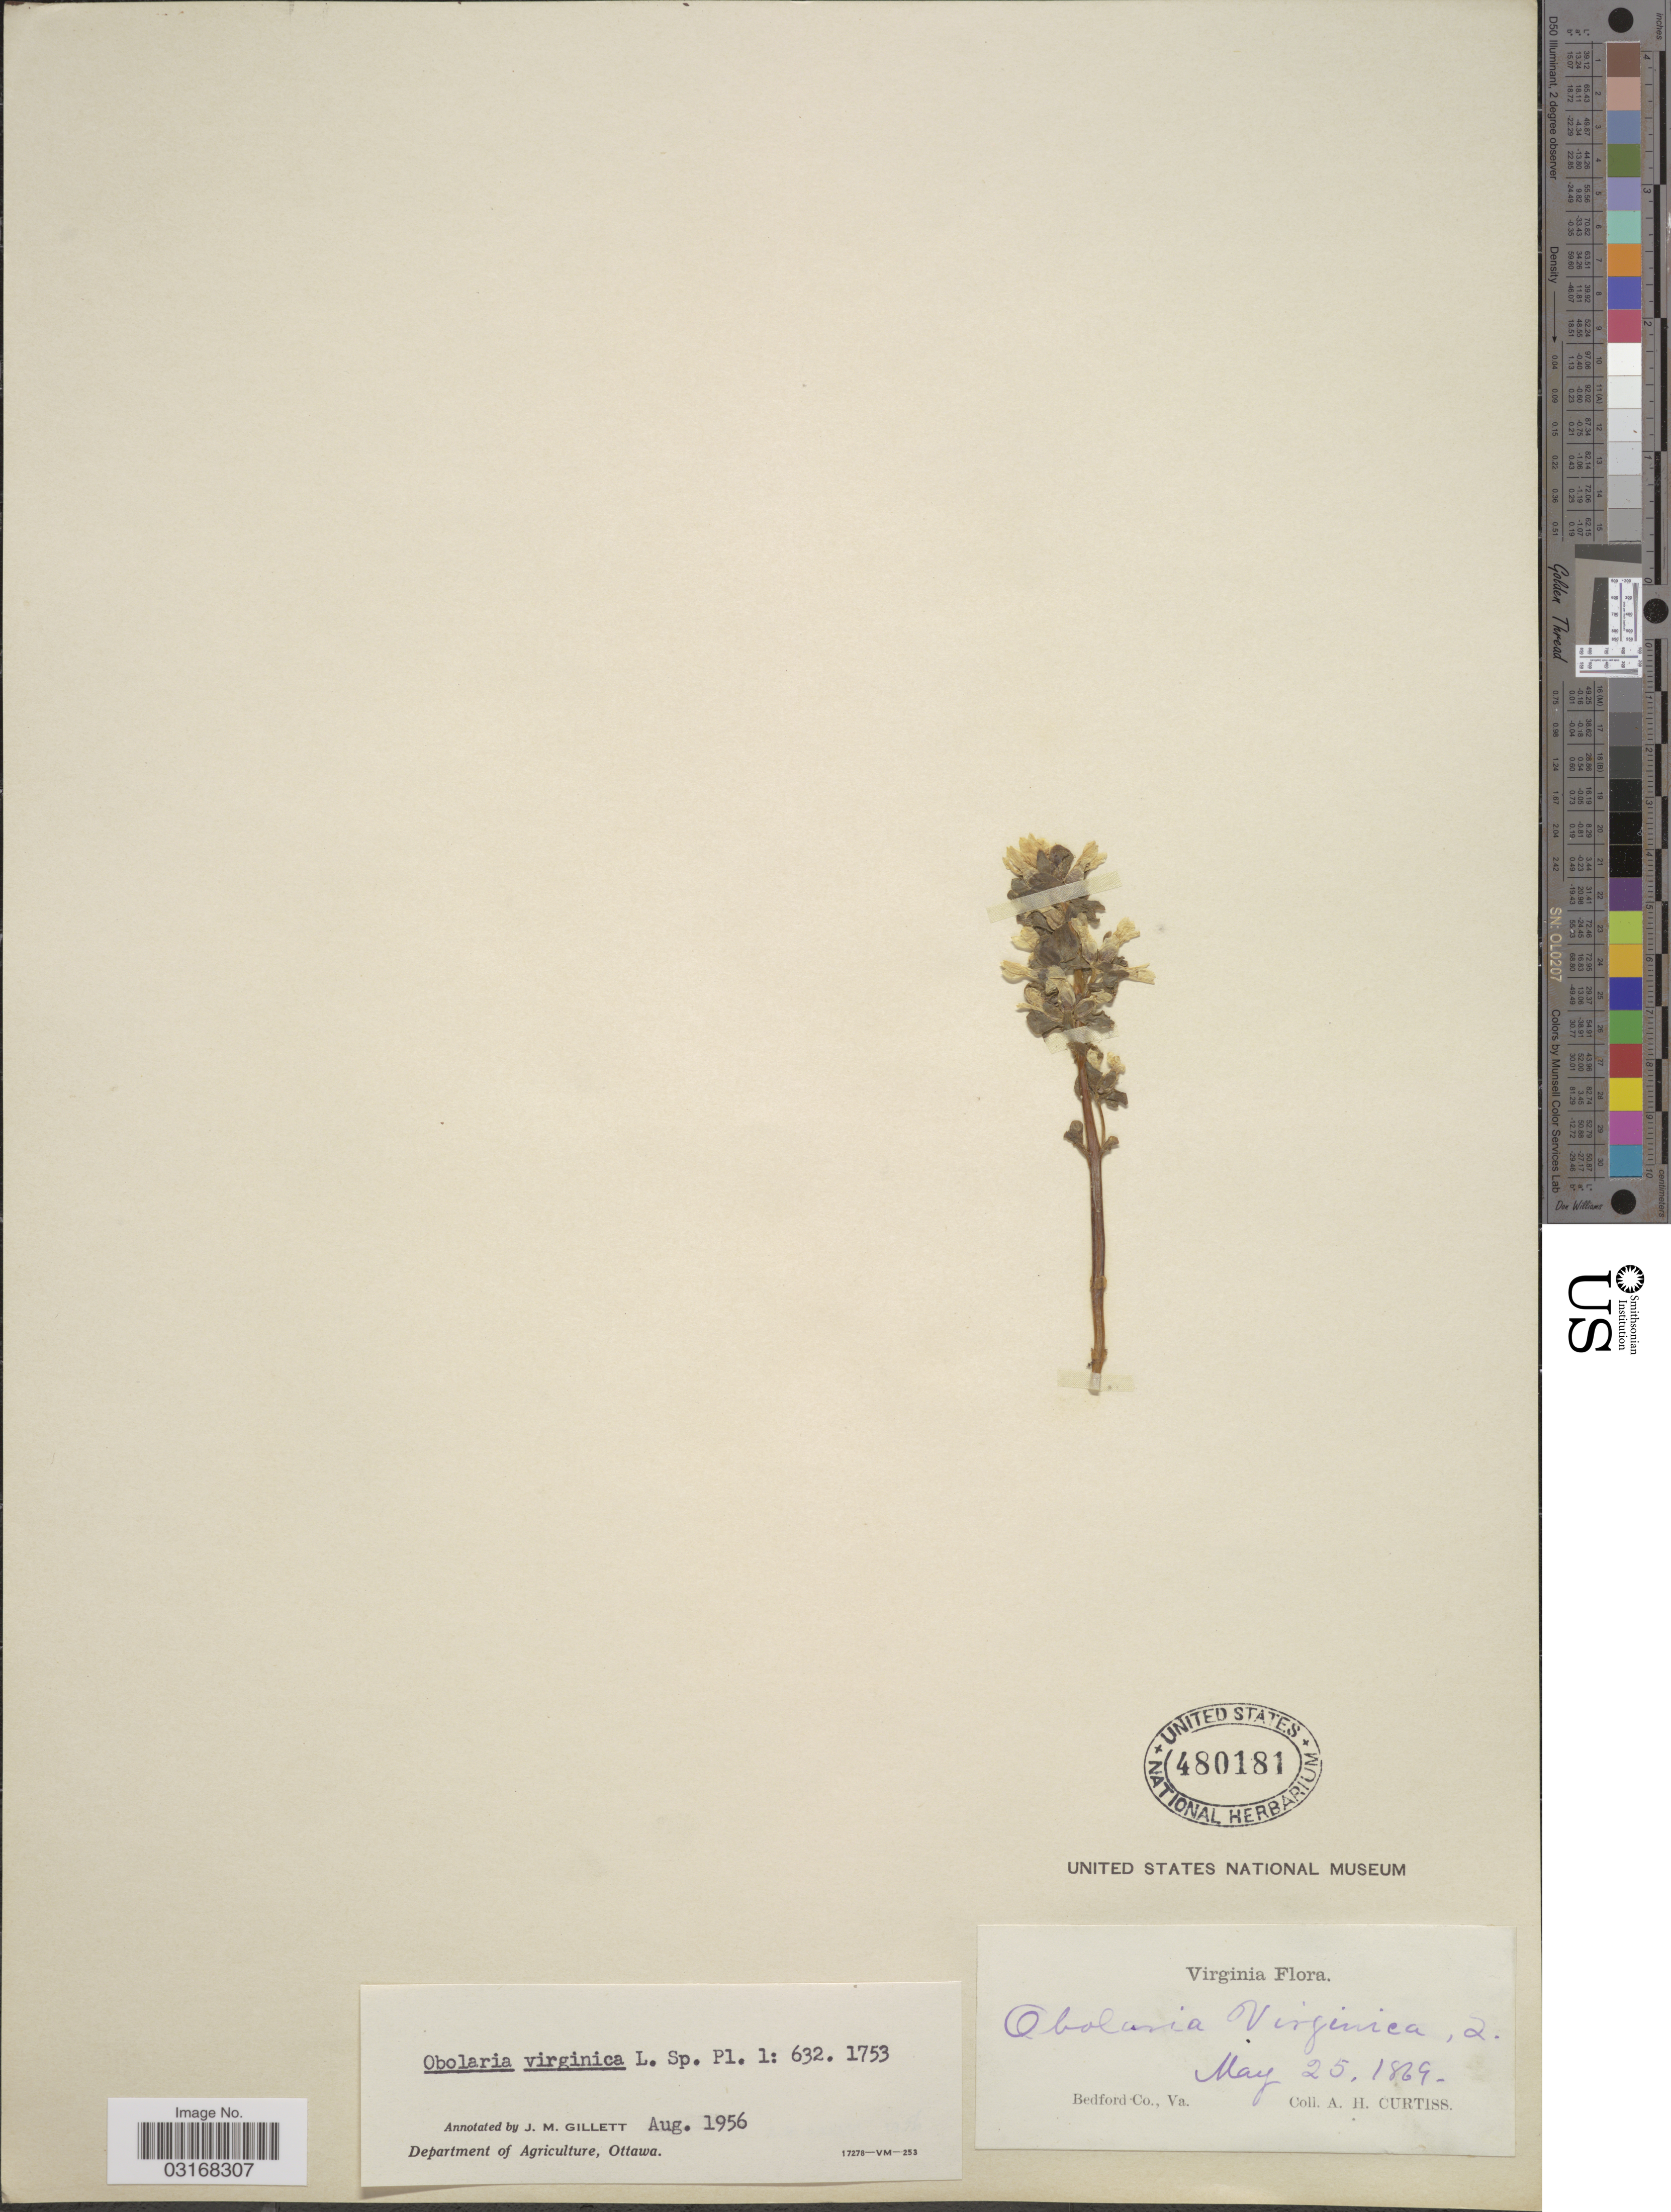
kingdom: Plantae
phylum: Tracheophyta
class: Magnoliopsida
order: Gentianales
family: Gentianaceae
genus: Obolaria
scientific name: Obolaria virginica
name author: L.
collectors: A. H. Curtiss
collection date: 1869-05-25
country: United States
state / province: Virginia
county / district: Bedford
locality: Bedford Co., Va.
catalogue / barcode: US 480181